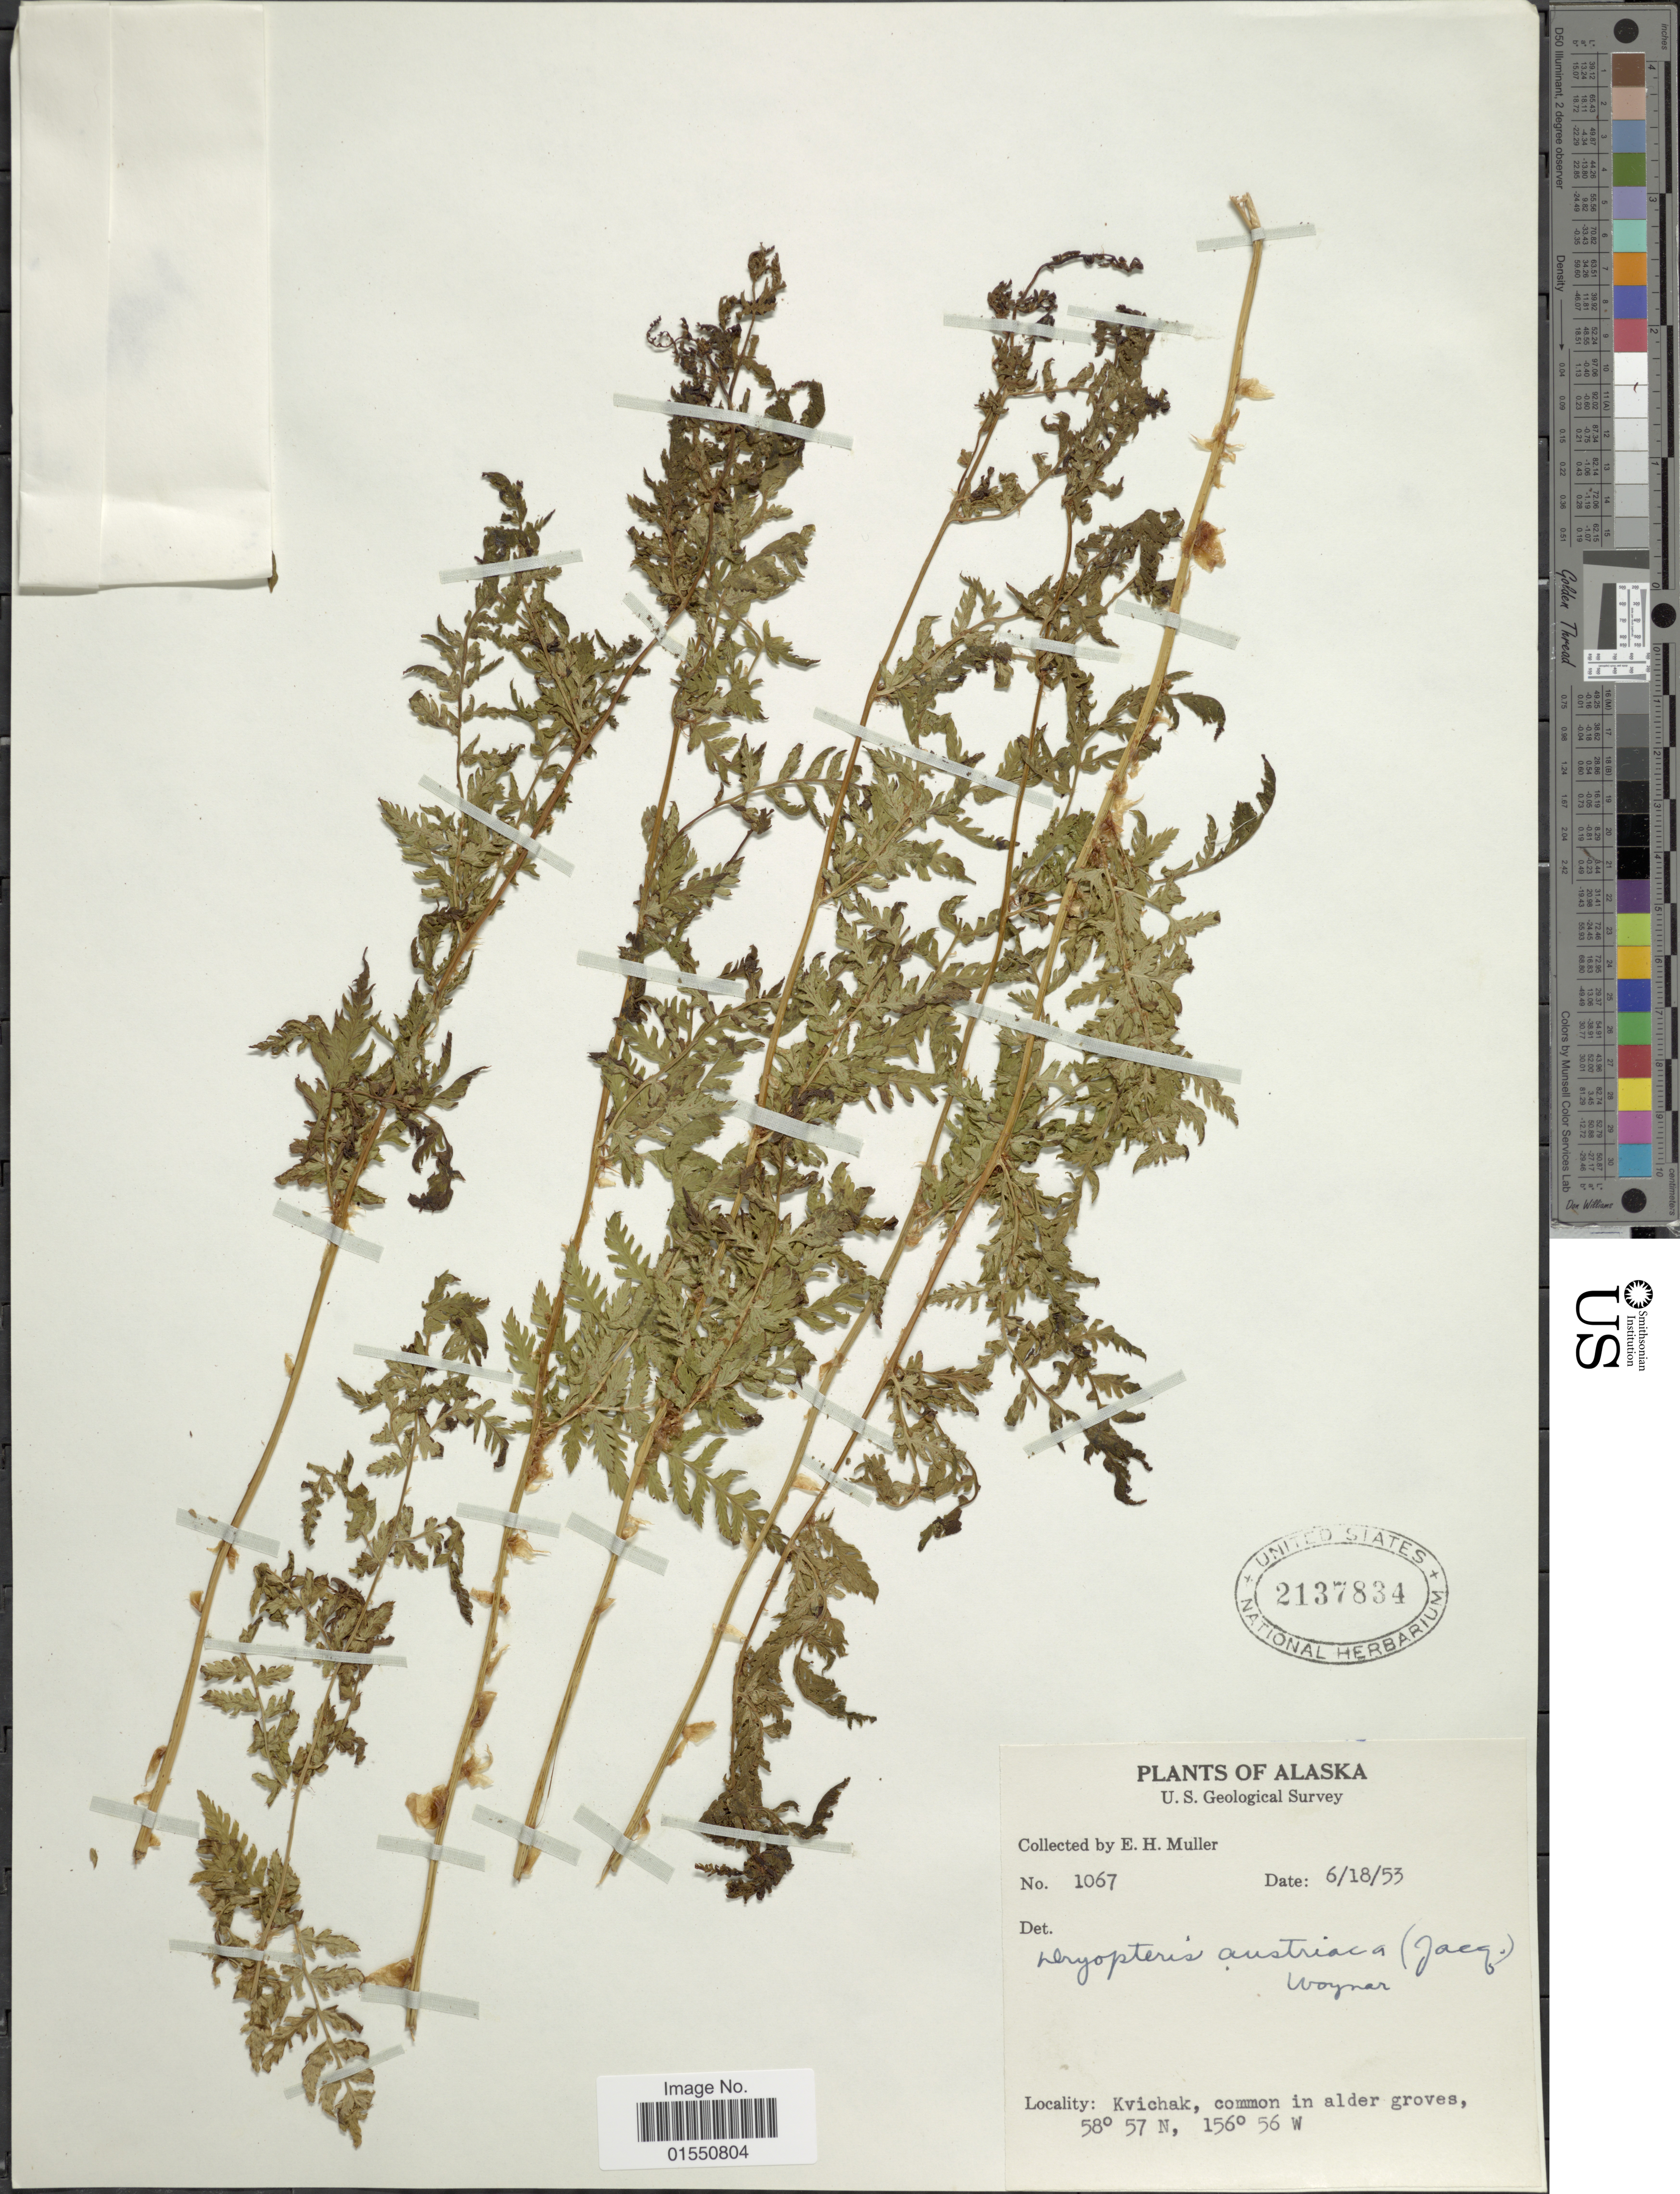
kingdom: Plantae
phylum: Tracheophyta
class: Polypodiopsida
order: Polypodiales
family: Dryopteridaceae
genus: Dryopteris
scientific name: Dryopteris expansa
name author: (C. Presl) Fraser-Jenk. & Jermy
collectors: E. H. Muller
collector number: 1067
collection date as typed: Transcribed d/m/y: 18/6/53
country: United States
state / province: Alaska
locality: Kvichak, common in alder groves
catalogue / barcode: US 2137834